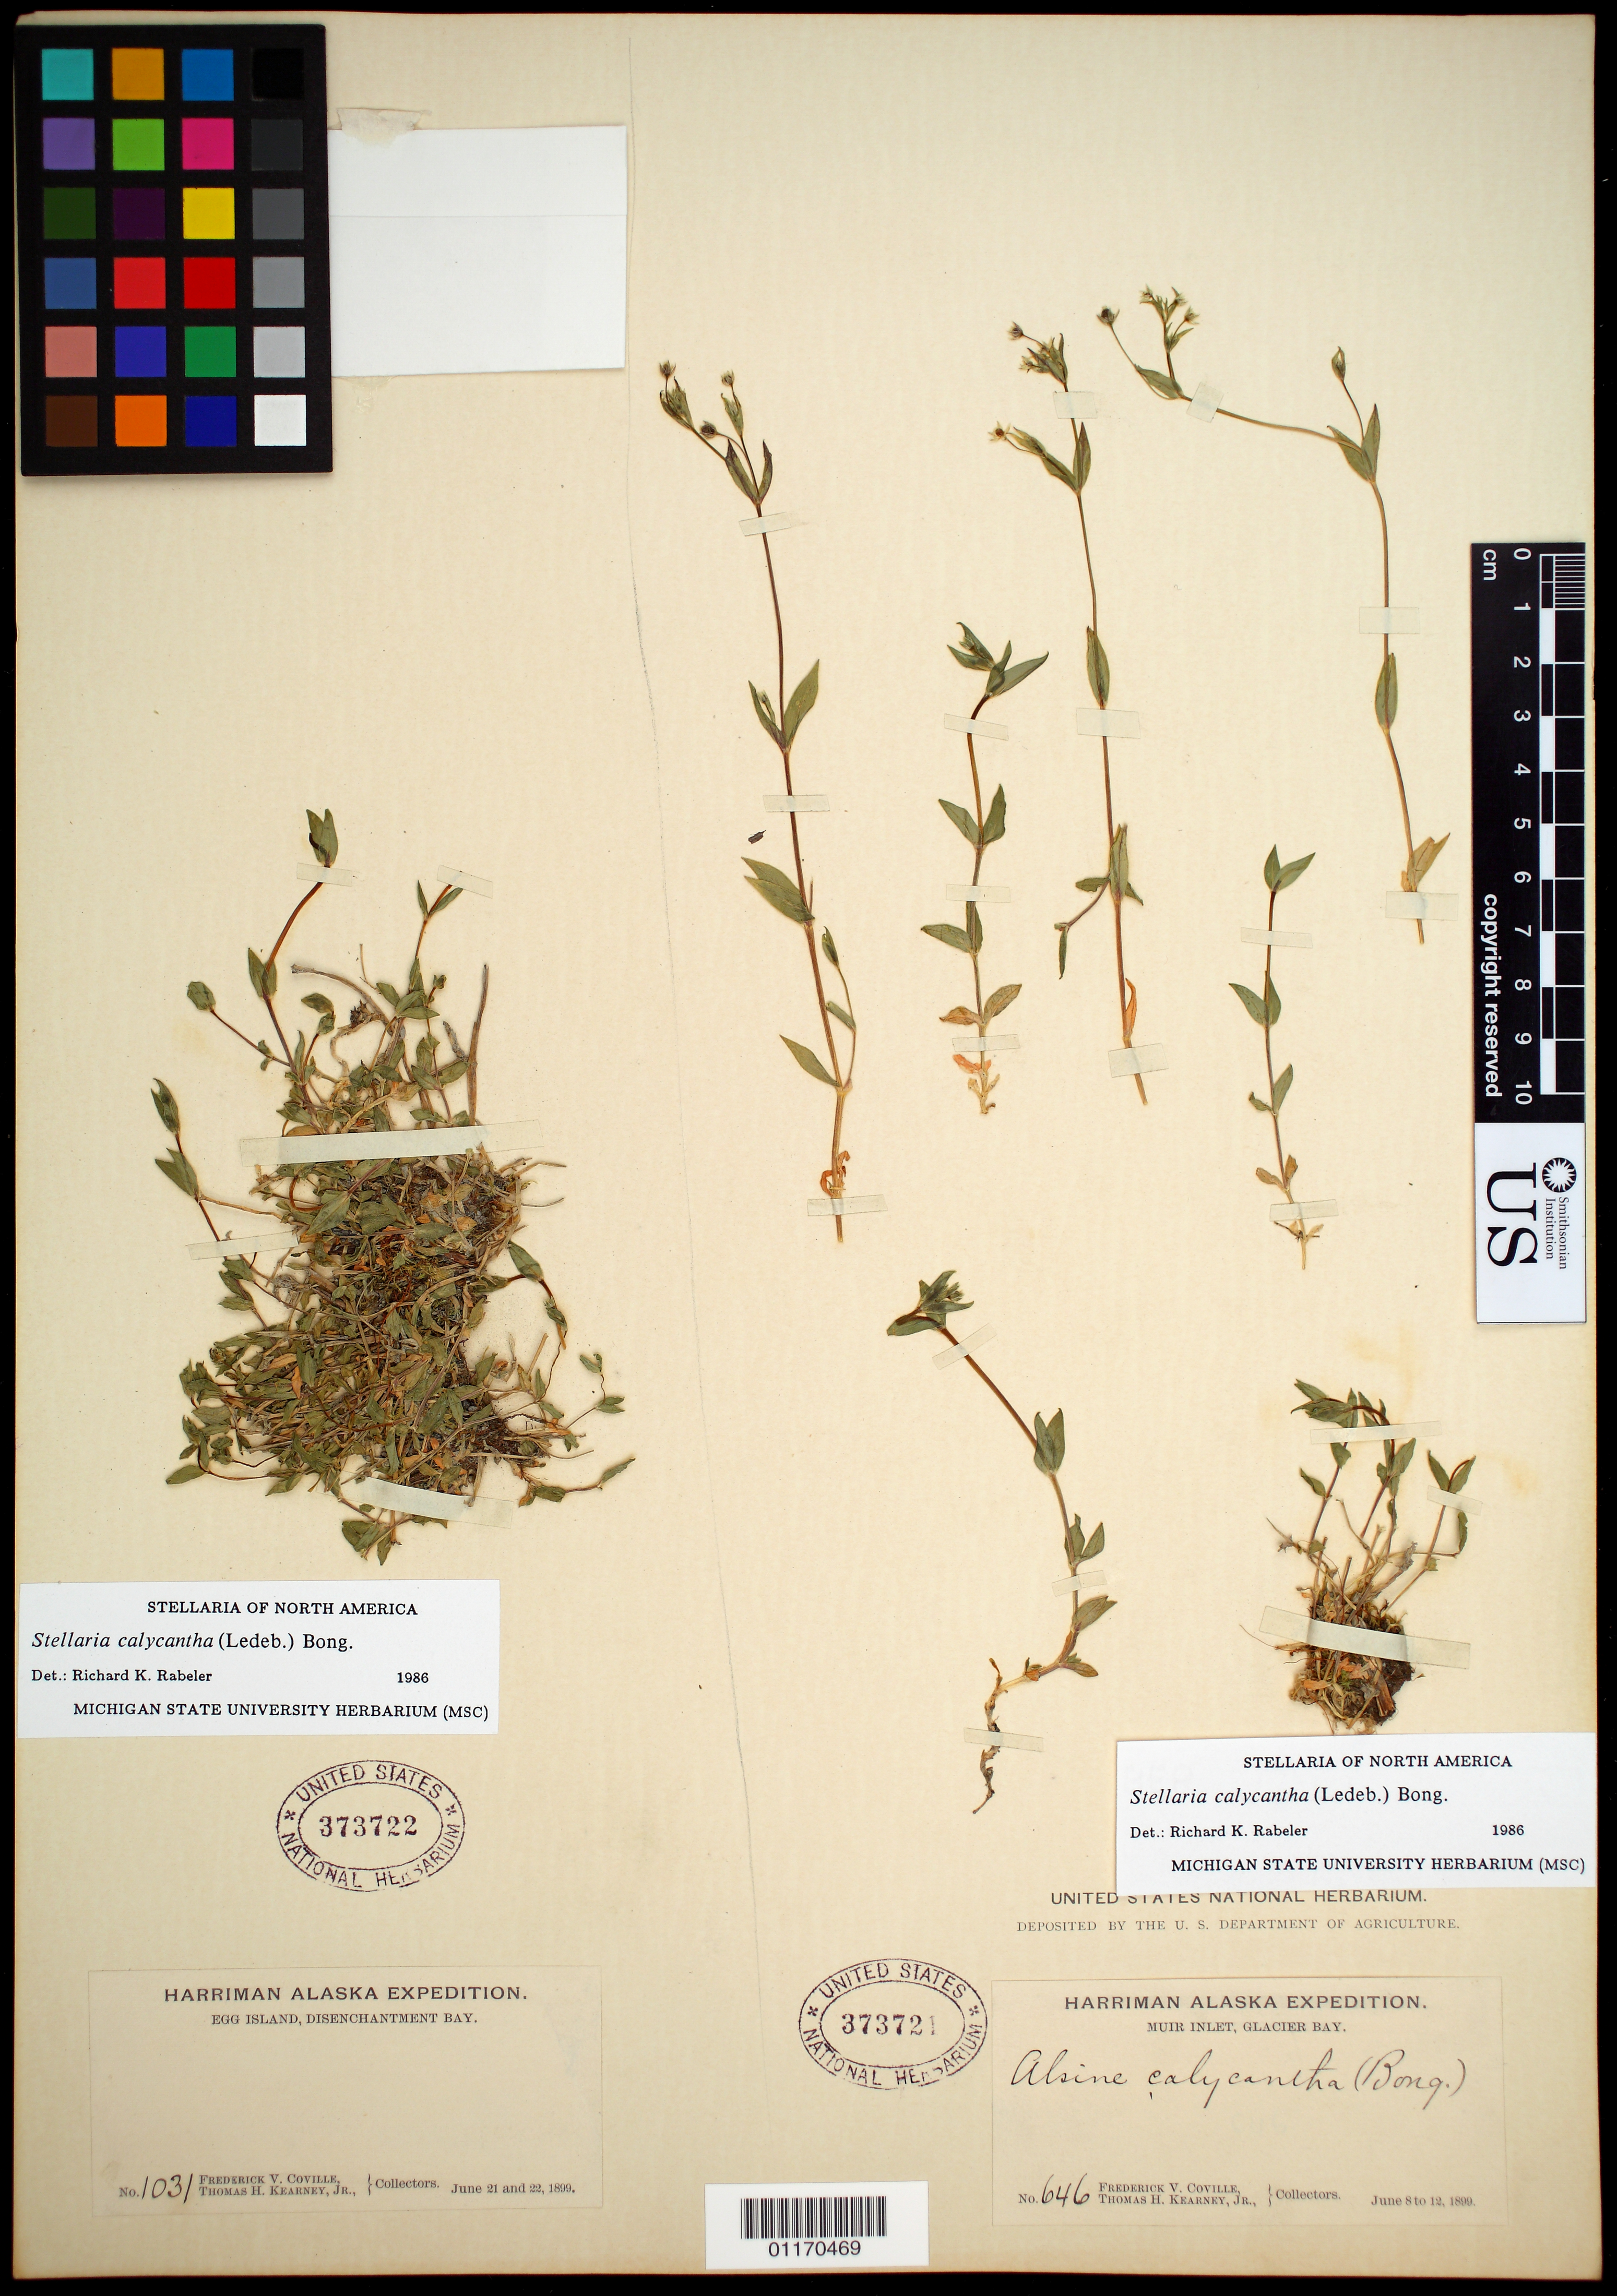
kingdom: Plantae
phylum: Tracheophyta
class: Magnoliopsida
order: Caryophyllales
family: Caryophyllaceae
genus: Stellaria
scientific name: Stellaria calycantha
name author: (Ledeb.) Bong.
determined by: Rabeler, R. K.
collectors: F. V. Coville & T. H. Kearney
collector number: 646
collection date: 1899-06-08/1899-06-12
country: United States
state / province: Alaska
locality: Muir Inlet, Glacier Bay.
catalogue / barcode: US 373721